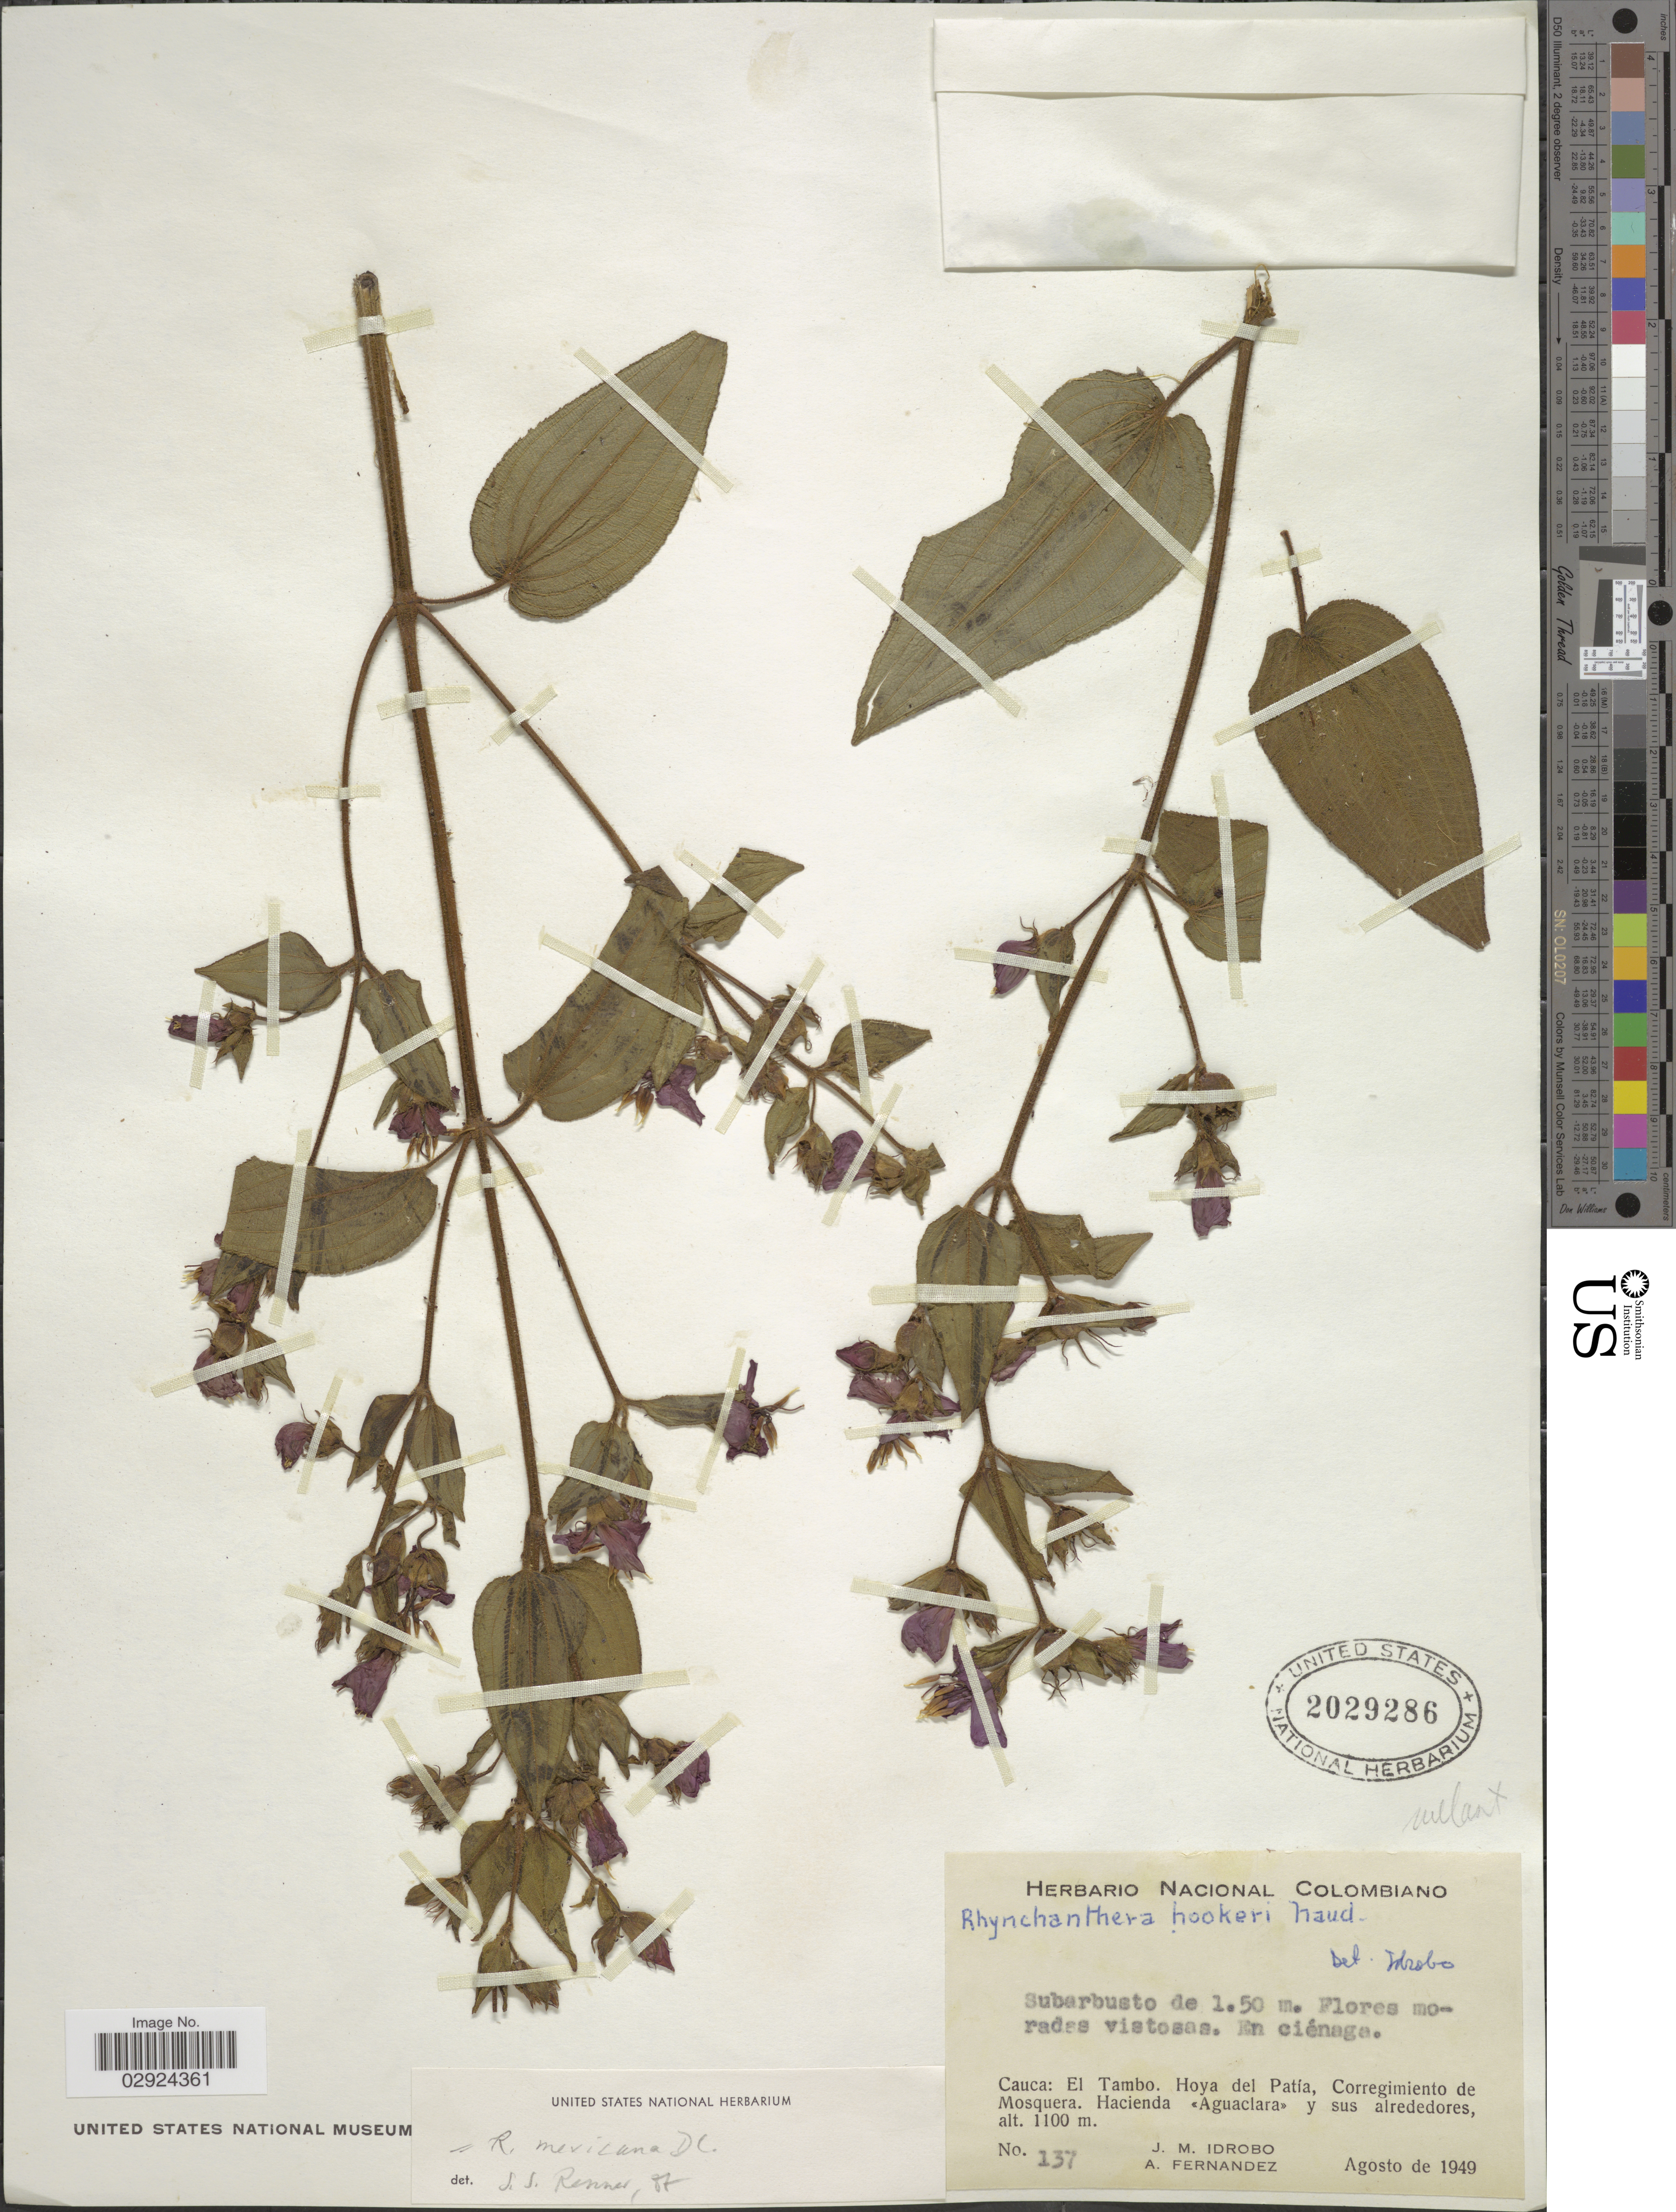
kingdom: Plantae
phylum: Tracheophyta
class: Magnoliopsida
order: Myrtales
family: Melastomataceae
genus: Rhynchanthera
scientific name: Rhynchanthera mexicana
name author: DC.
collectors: J. M. Idrobo & A. Fernandez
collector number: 137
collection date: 1949-08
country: Colombia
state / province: Cauca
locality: Cauca: El Tambo, Hoya del Patía, Corregimiento de Mosquera, Hacienda «Aguaclara›› y sus alrededores.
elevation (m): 1100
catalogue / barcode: US 2029286